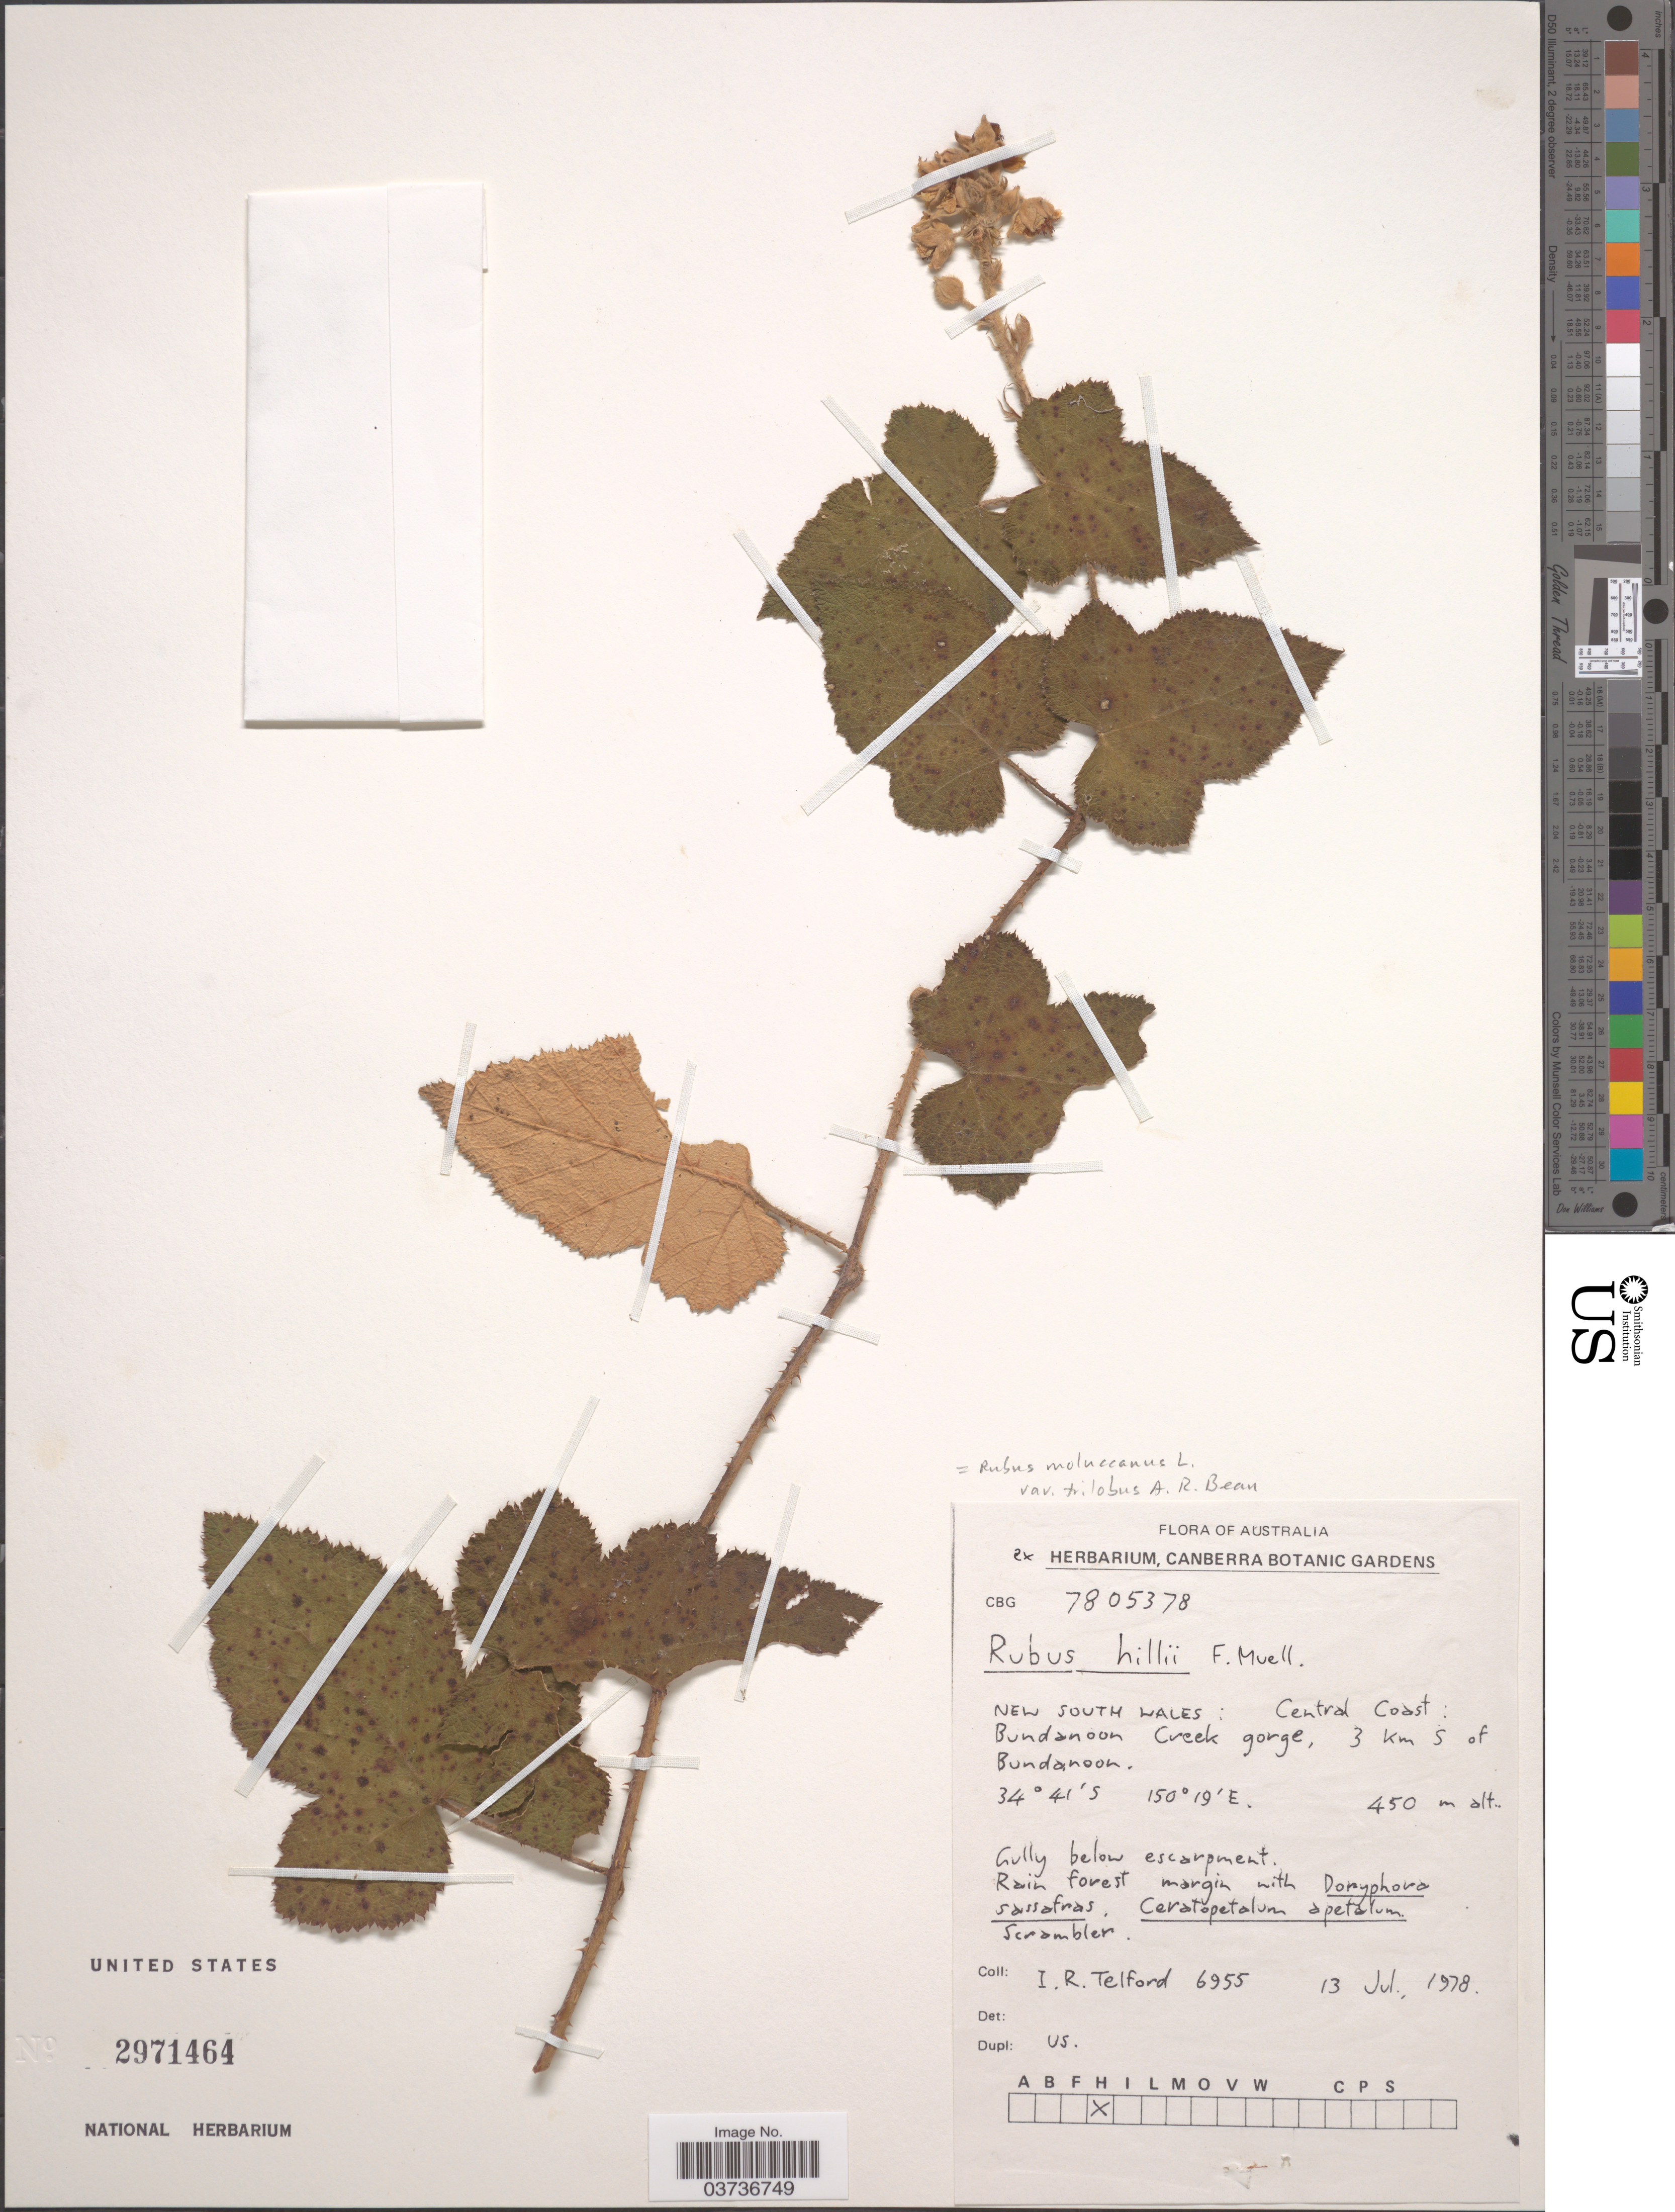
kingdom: Plantae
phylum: Tracheophyta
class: Magnoliopsida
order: Rosales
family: Rosaceae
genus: Rubus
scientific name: Rubus moluccanus var. trilobus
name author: A.R. Bean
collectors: I. R. Telford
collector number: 6955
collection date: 1978-07-13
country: Australia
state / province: New South Wales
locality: Central Coast: Bundanoon Creek gorge, 3 Km S of Bundanoon.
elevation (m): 450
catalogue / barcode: US 2971464